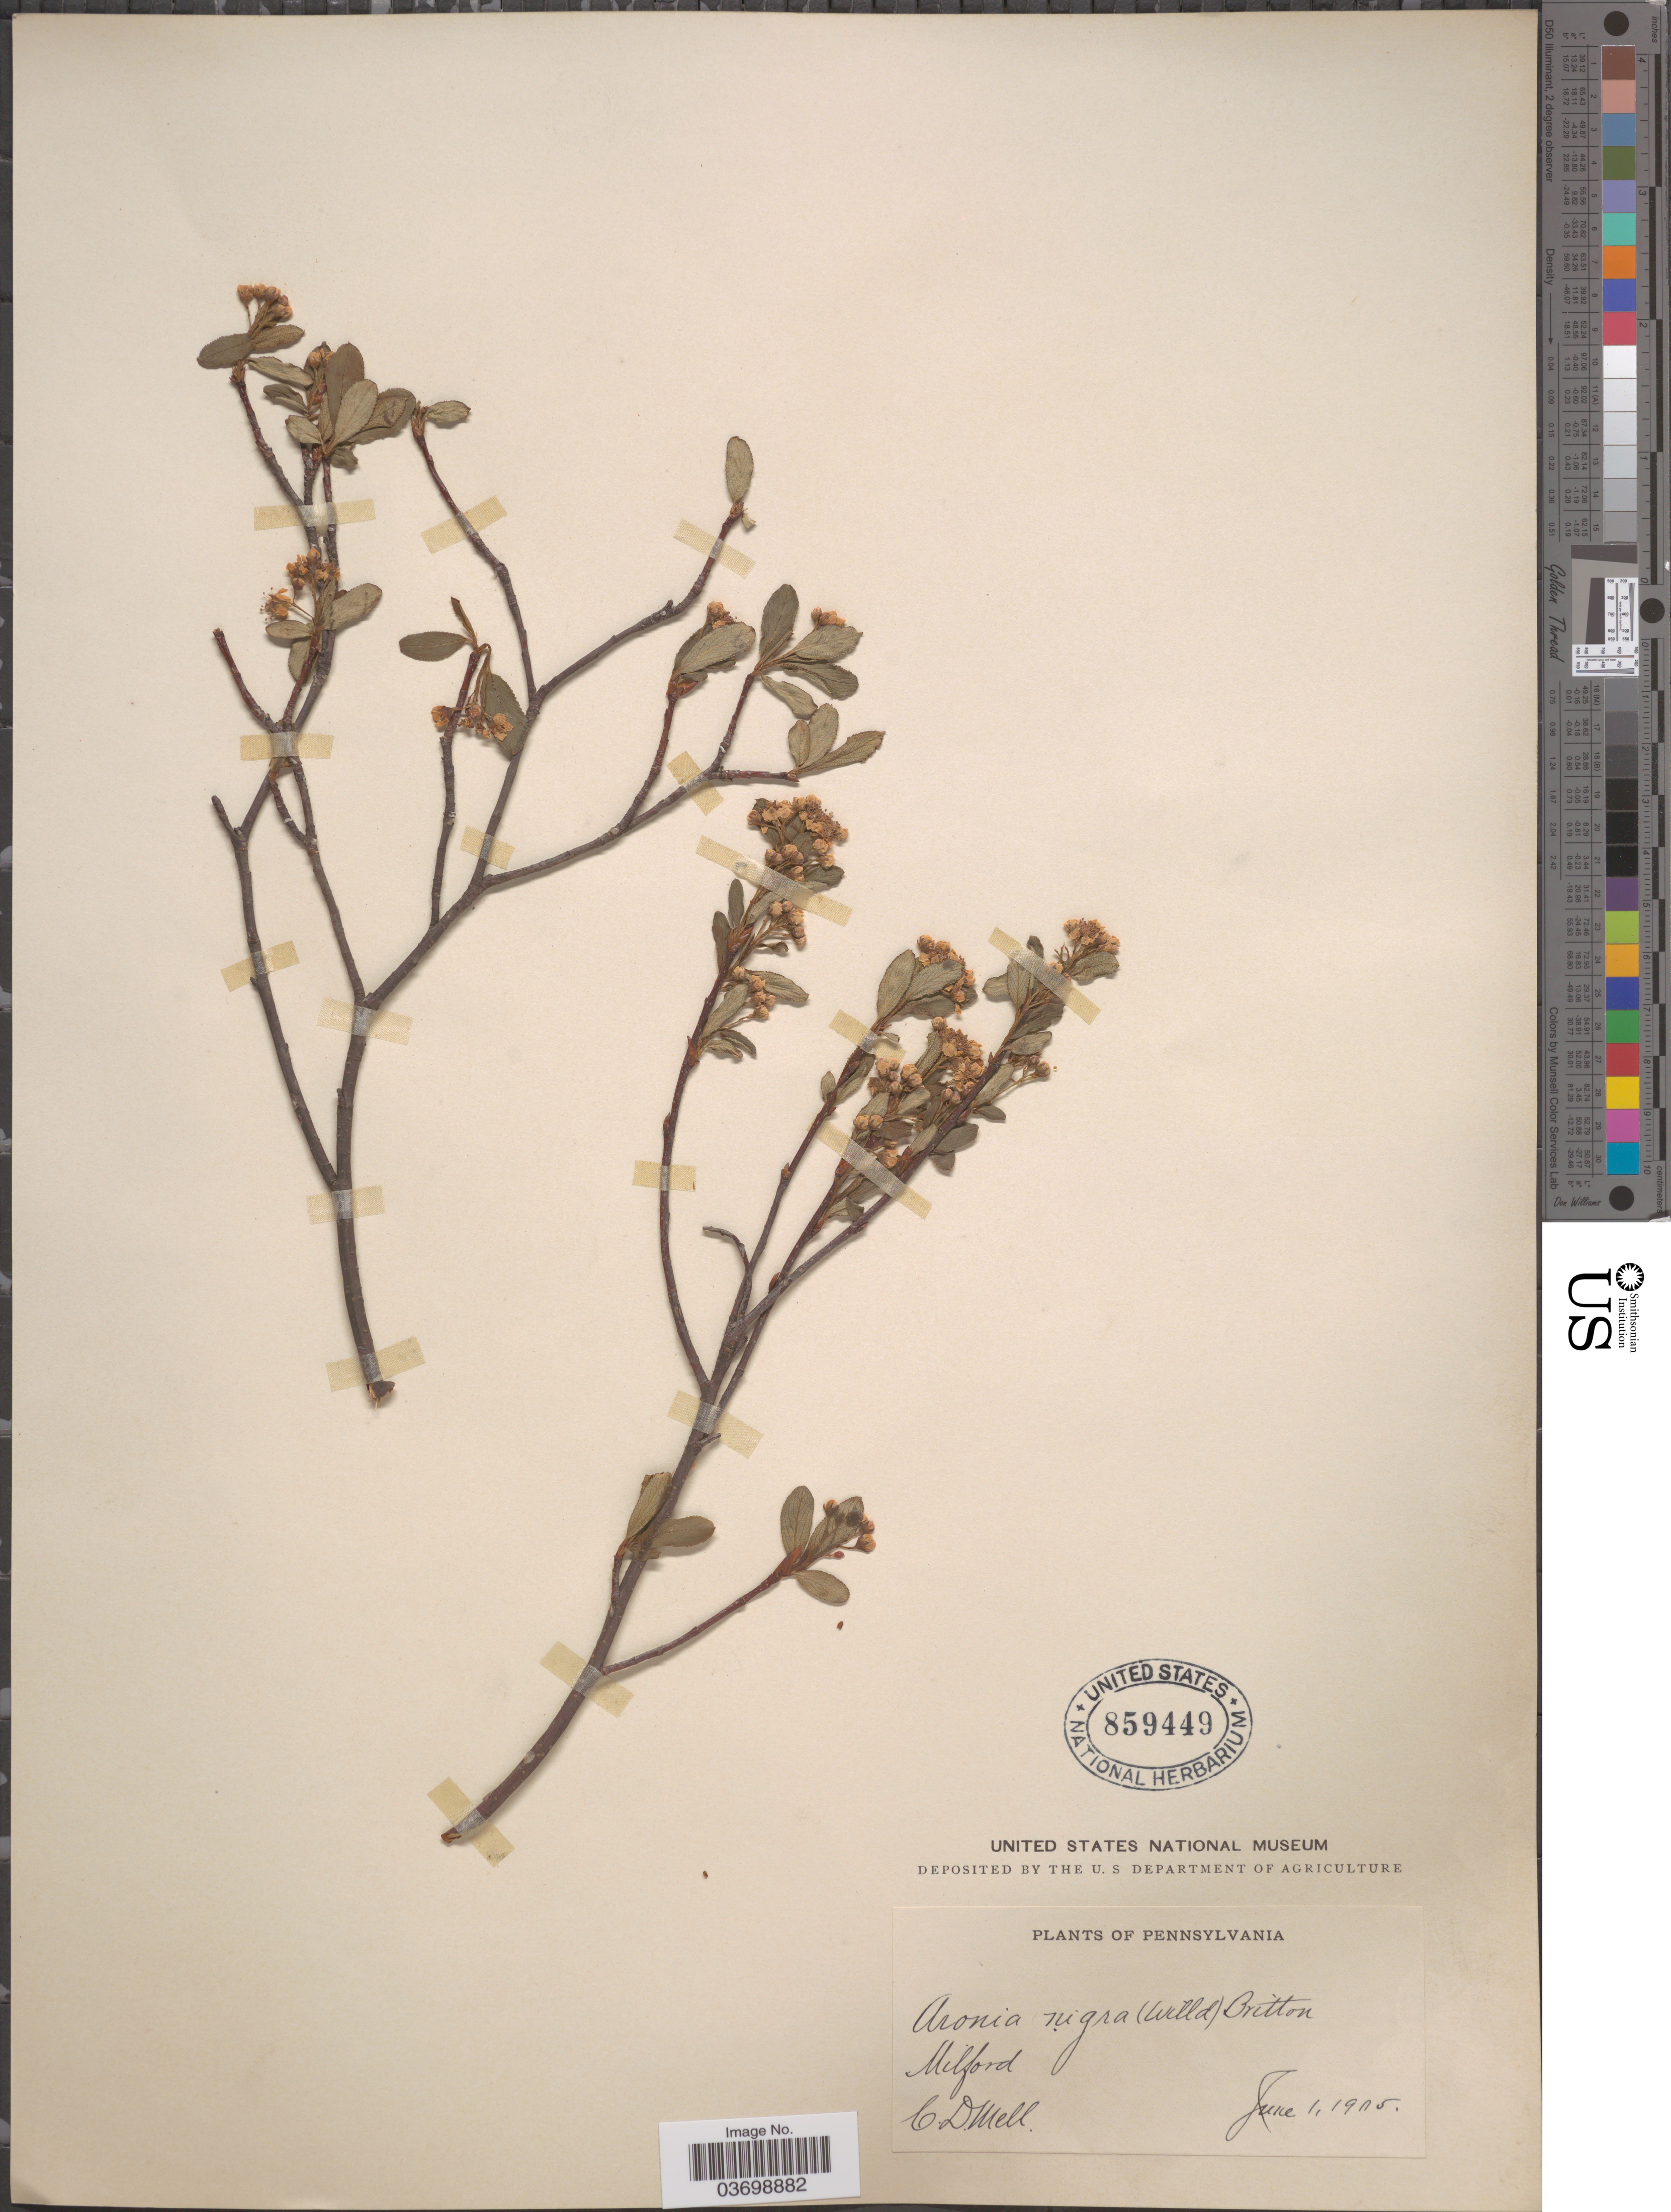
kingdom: Plantae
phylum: Tracheophyta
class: Magnoliopsida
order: Rosales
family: Rosaceae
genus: Aronia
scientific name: Aronia melanocarpa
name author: (Michx.) Elliott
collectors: C. D. Mell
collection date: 1905-06-01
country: United States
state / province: Pennsylvania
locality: Milford.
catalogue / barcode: US 859449